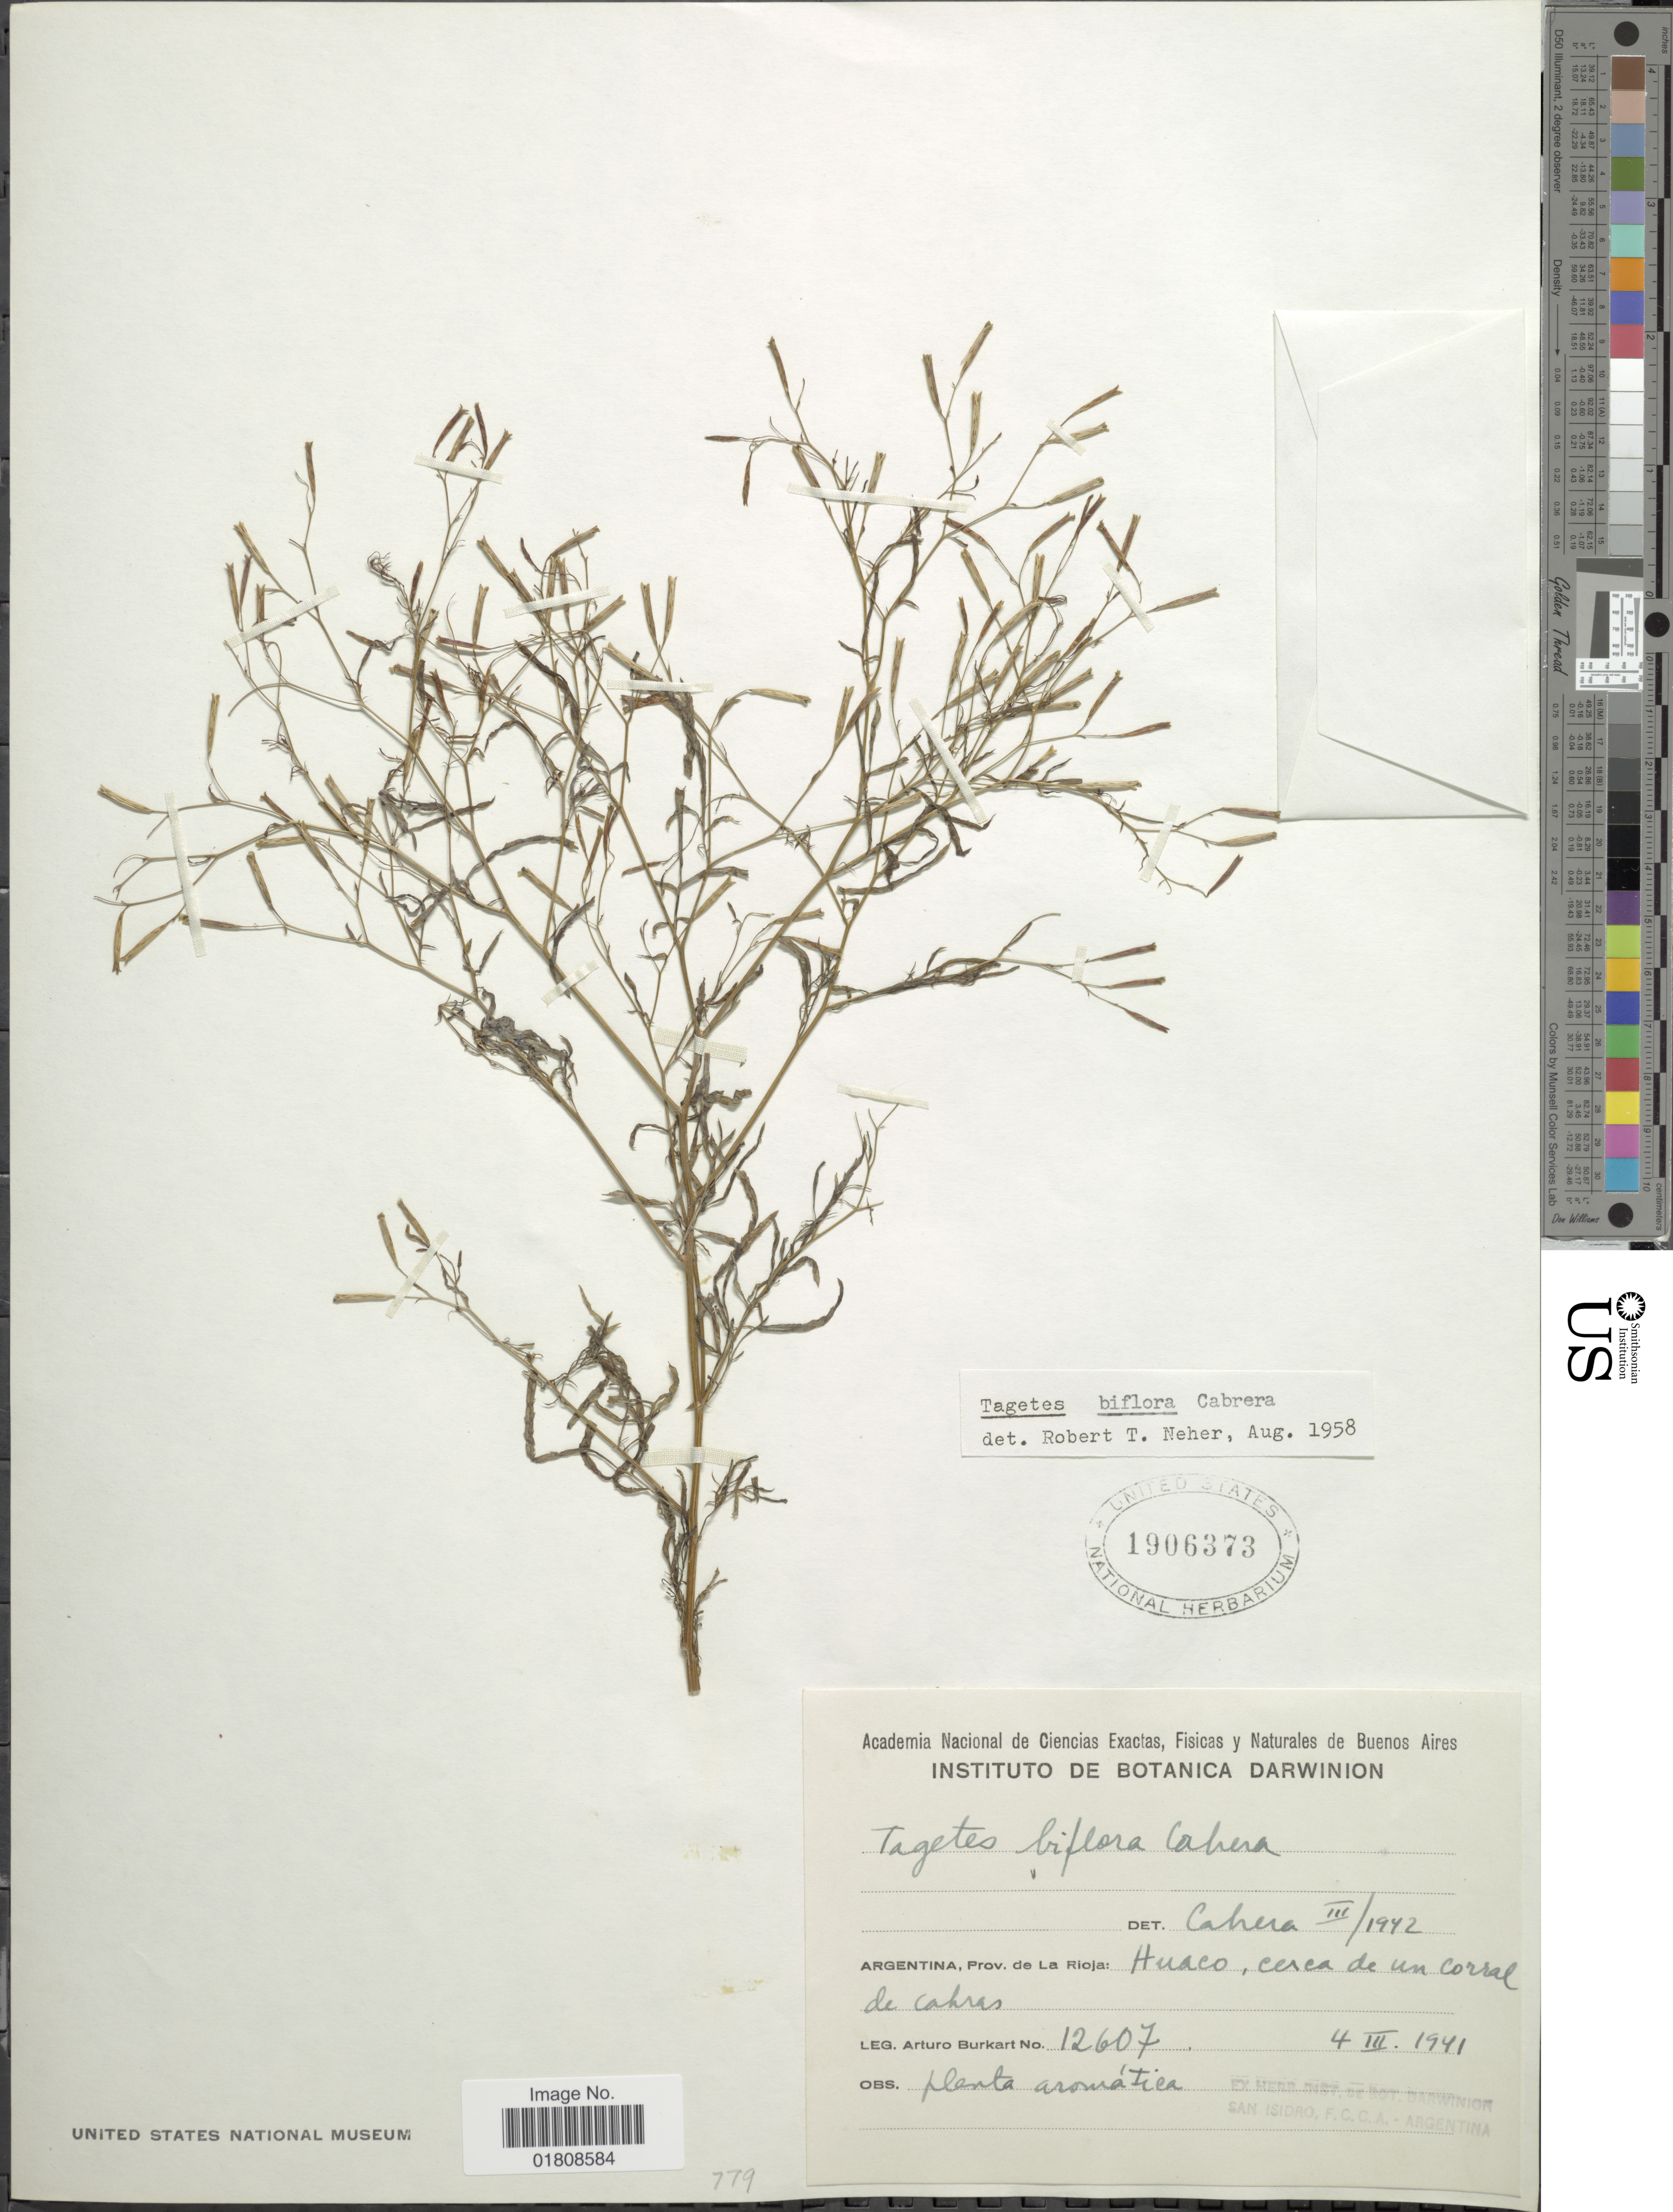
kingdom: Plantae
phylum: Tracheophyta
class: Magnoliopsida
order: Asterales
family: Asteraceae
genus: Tagetes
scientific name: Tagetes biflora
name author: Cabrera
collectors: A. E. Burkart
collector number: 12607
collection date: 1941-03-04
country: Argentina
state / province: La Rioja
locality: Huaco, cerca de un Corral de Cahras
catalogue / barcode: US 1906373